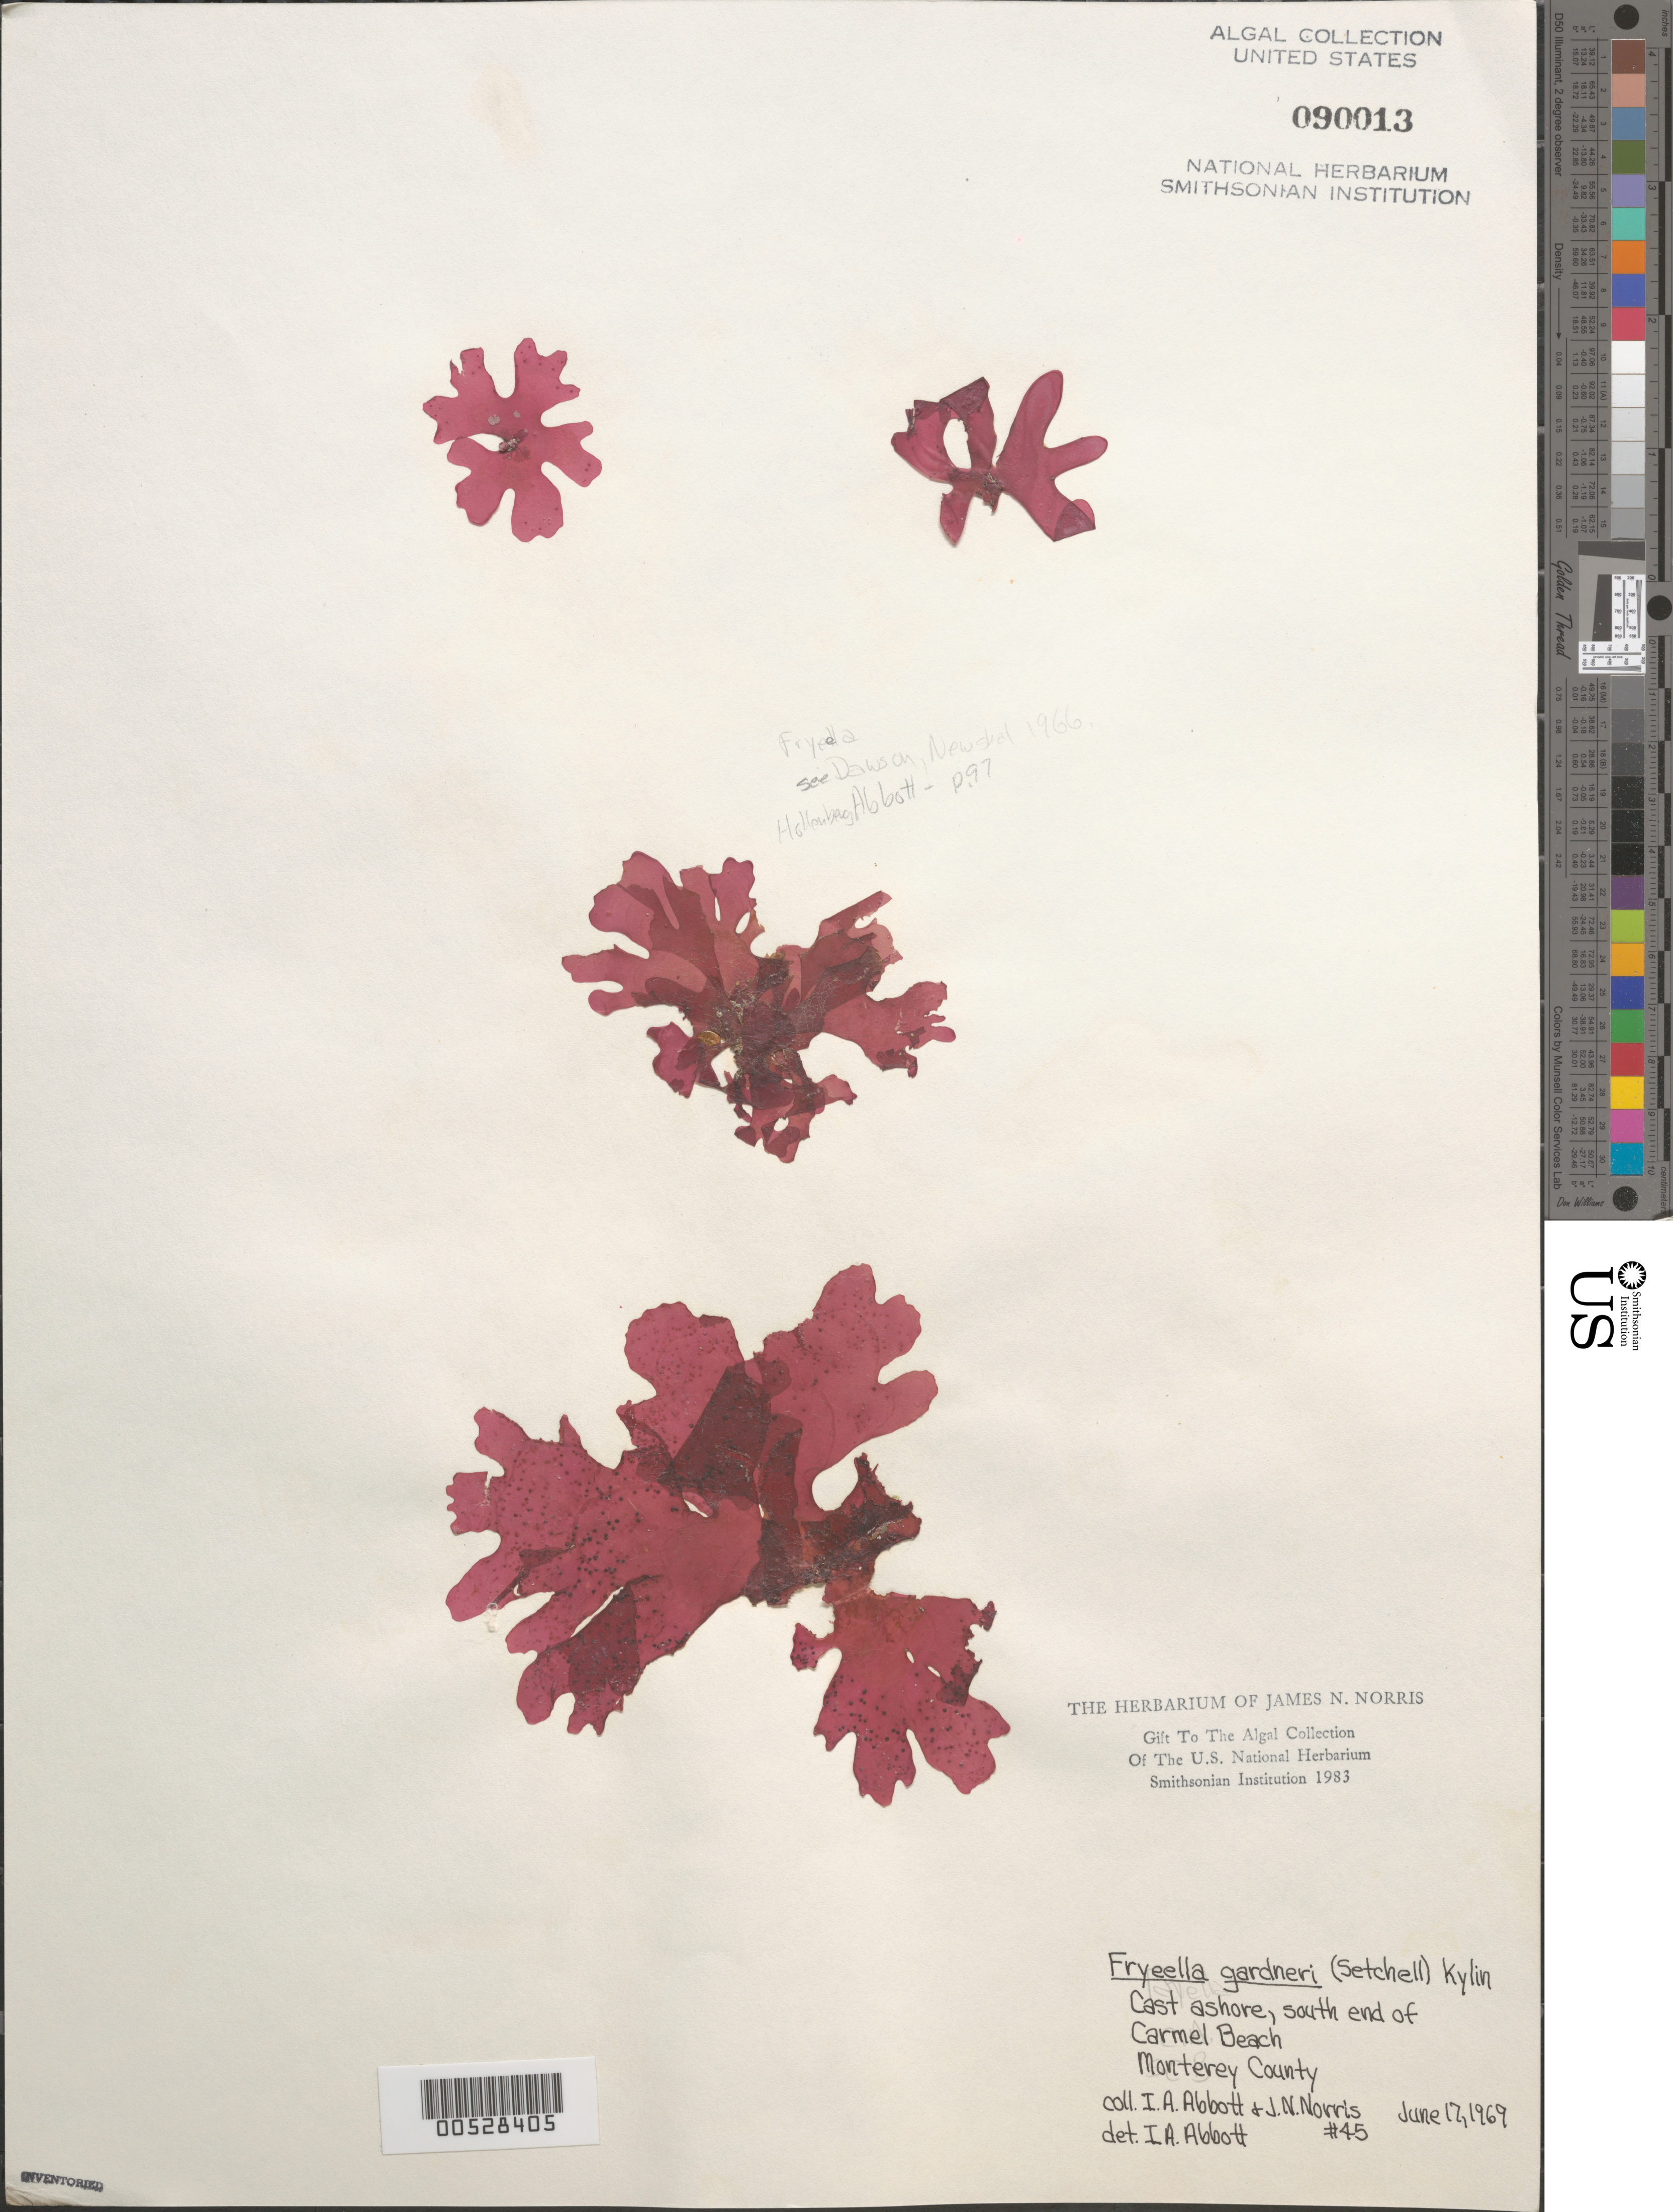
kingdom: Plantae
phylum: Rhodophyta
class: Florideophyceae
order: Rhodymeniales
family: Fryeellaceae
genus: Fryeella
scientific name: Fryeella gardneri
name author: (Setch.) Kylin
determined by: Abbott, Isabella A.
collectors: I. A. Abbott & J. N. Norris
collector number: JN-45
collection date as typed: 17 Jun 1969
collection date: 1969-06-17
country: United States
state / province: California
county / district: Monterey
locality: Carmel Beach, south end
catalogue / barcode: US 90013